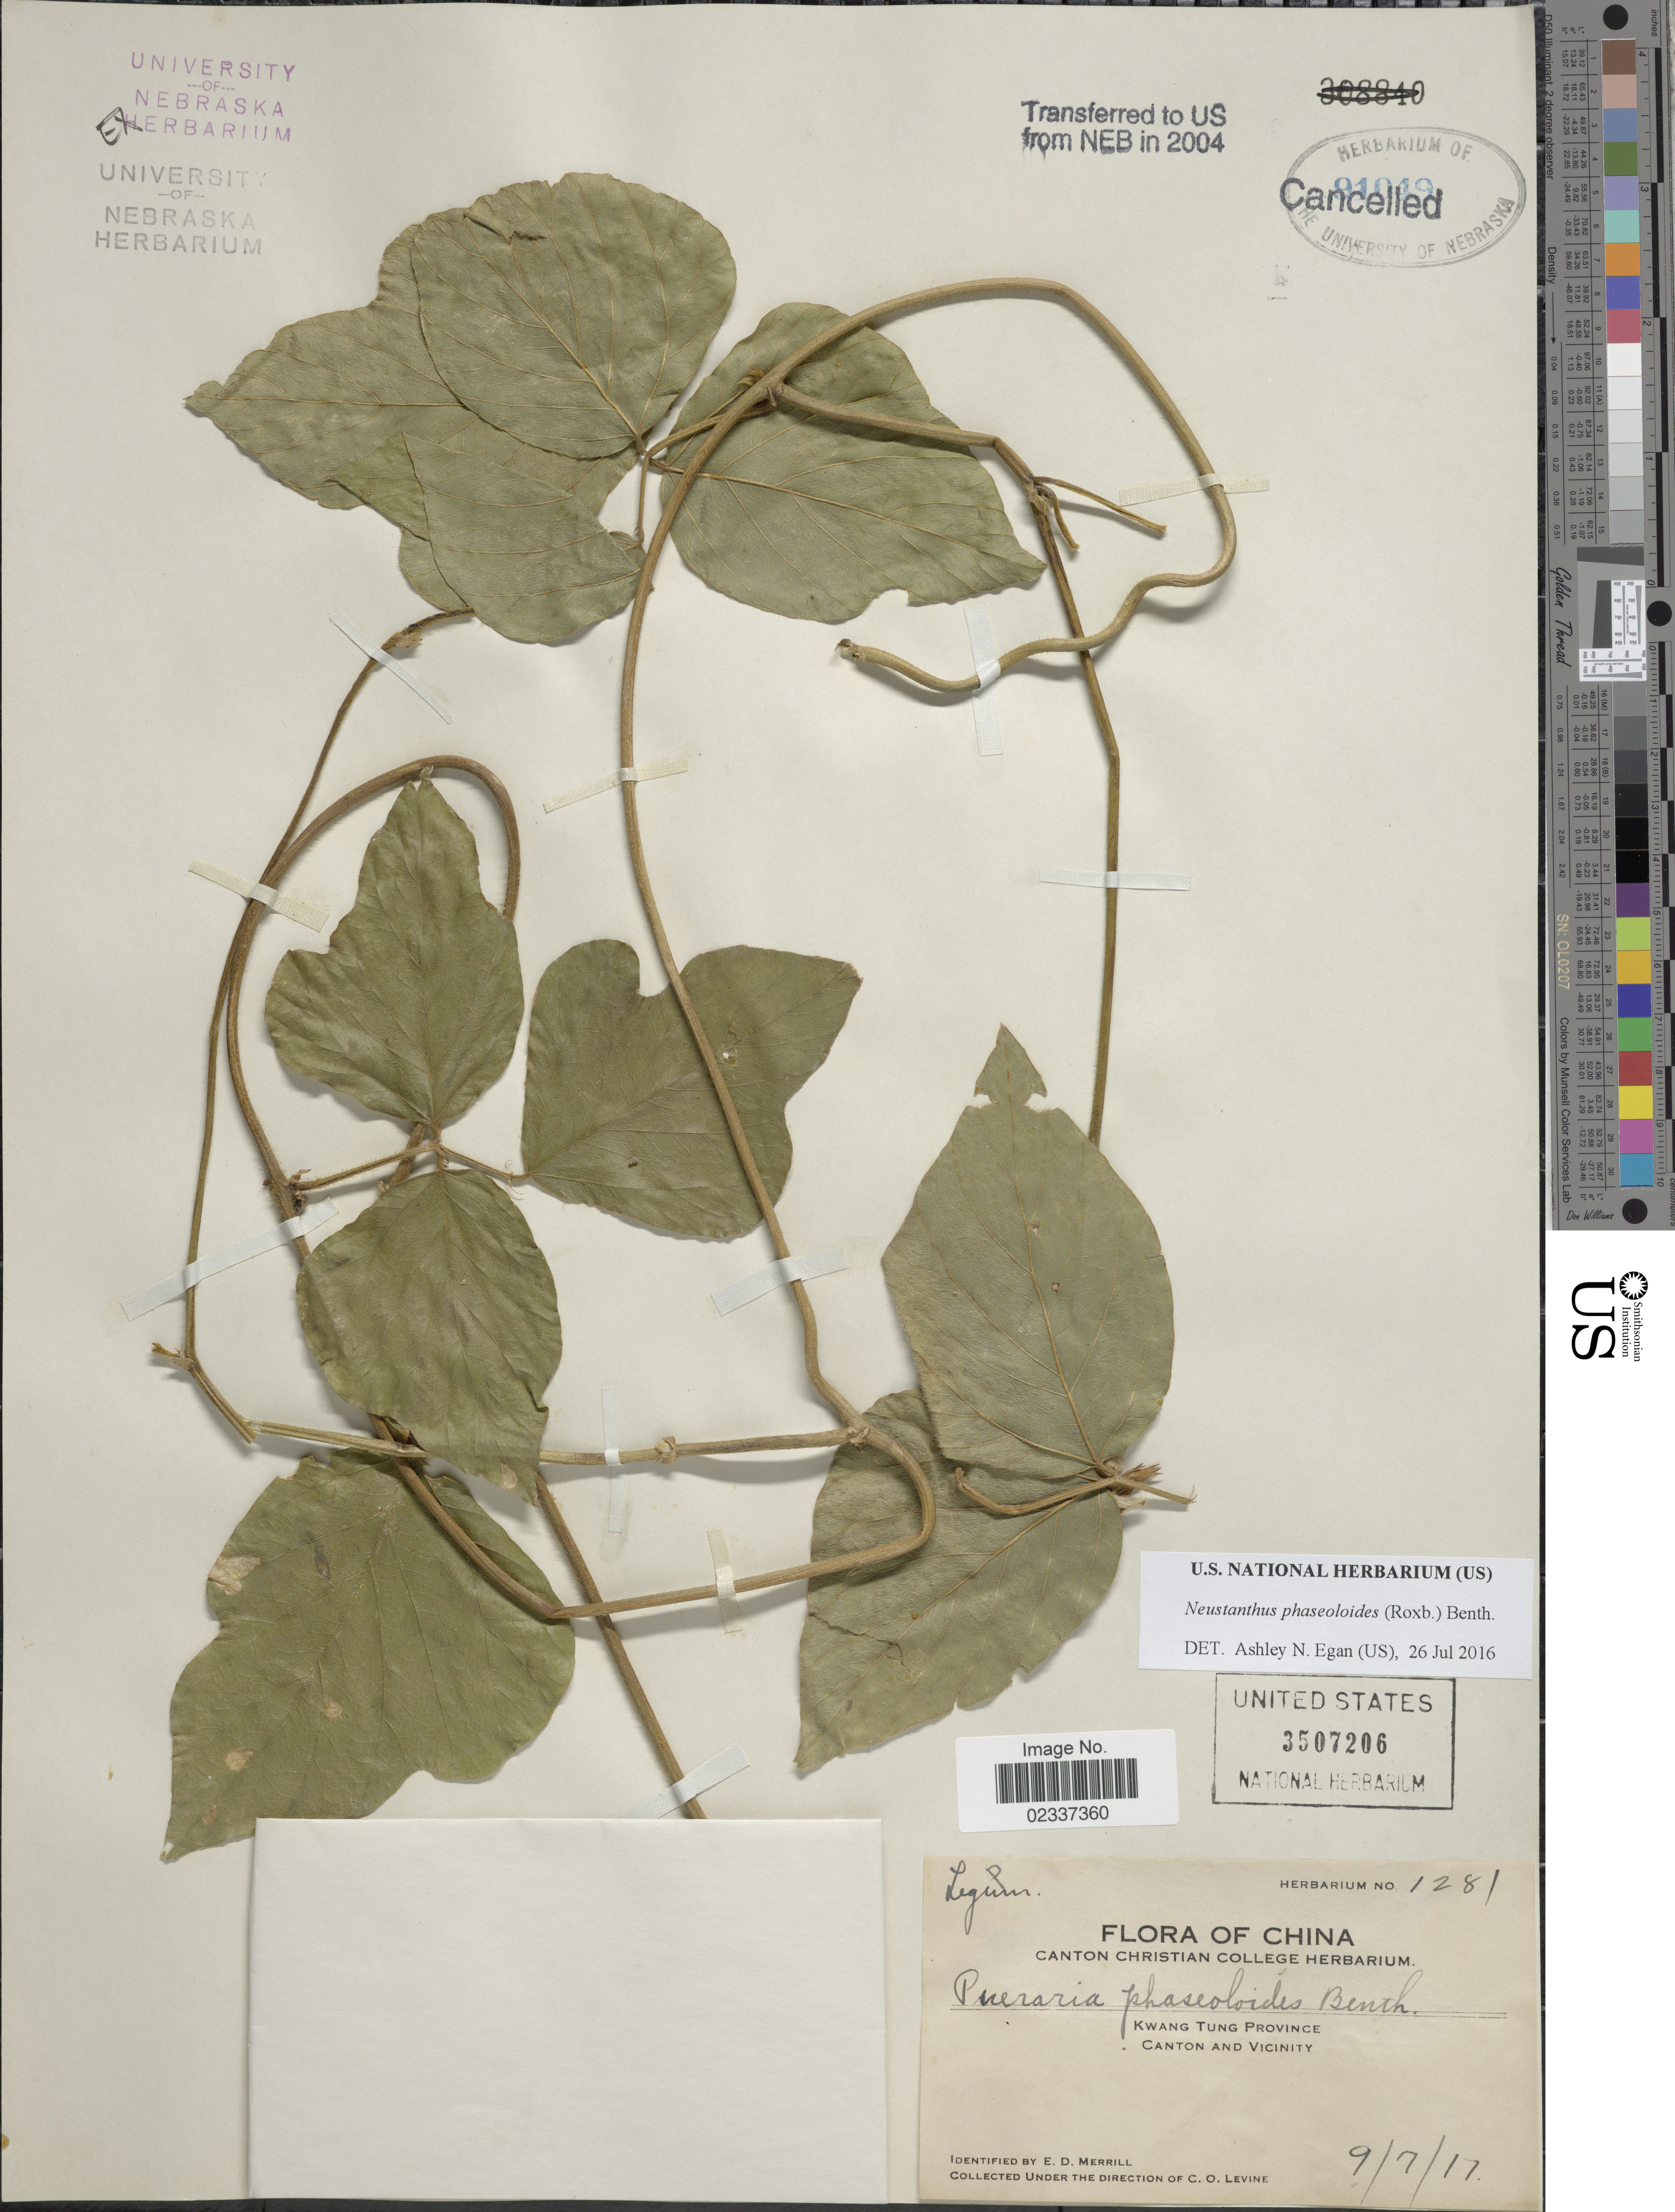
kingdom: Plantae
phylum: Tracheophyta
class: Magnoliopsida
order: Fabales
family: Fabaceae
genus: Neustanthus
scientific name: Neustanthus phaseoloides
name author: (Roxb.) Benth.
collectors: C. O. Levine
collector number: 1281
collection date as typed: Transcribed d/m/y: 9/7/17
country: China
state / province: Guangdong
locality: Kwangtung Province, Canton and Vicinity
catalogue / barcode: US 3507206